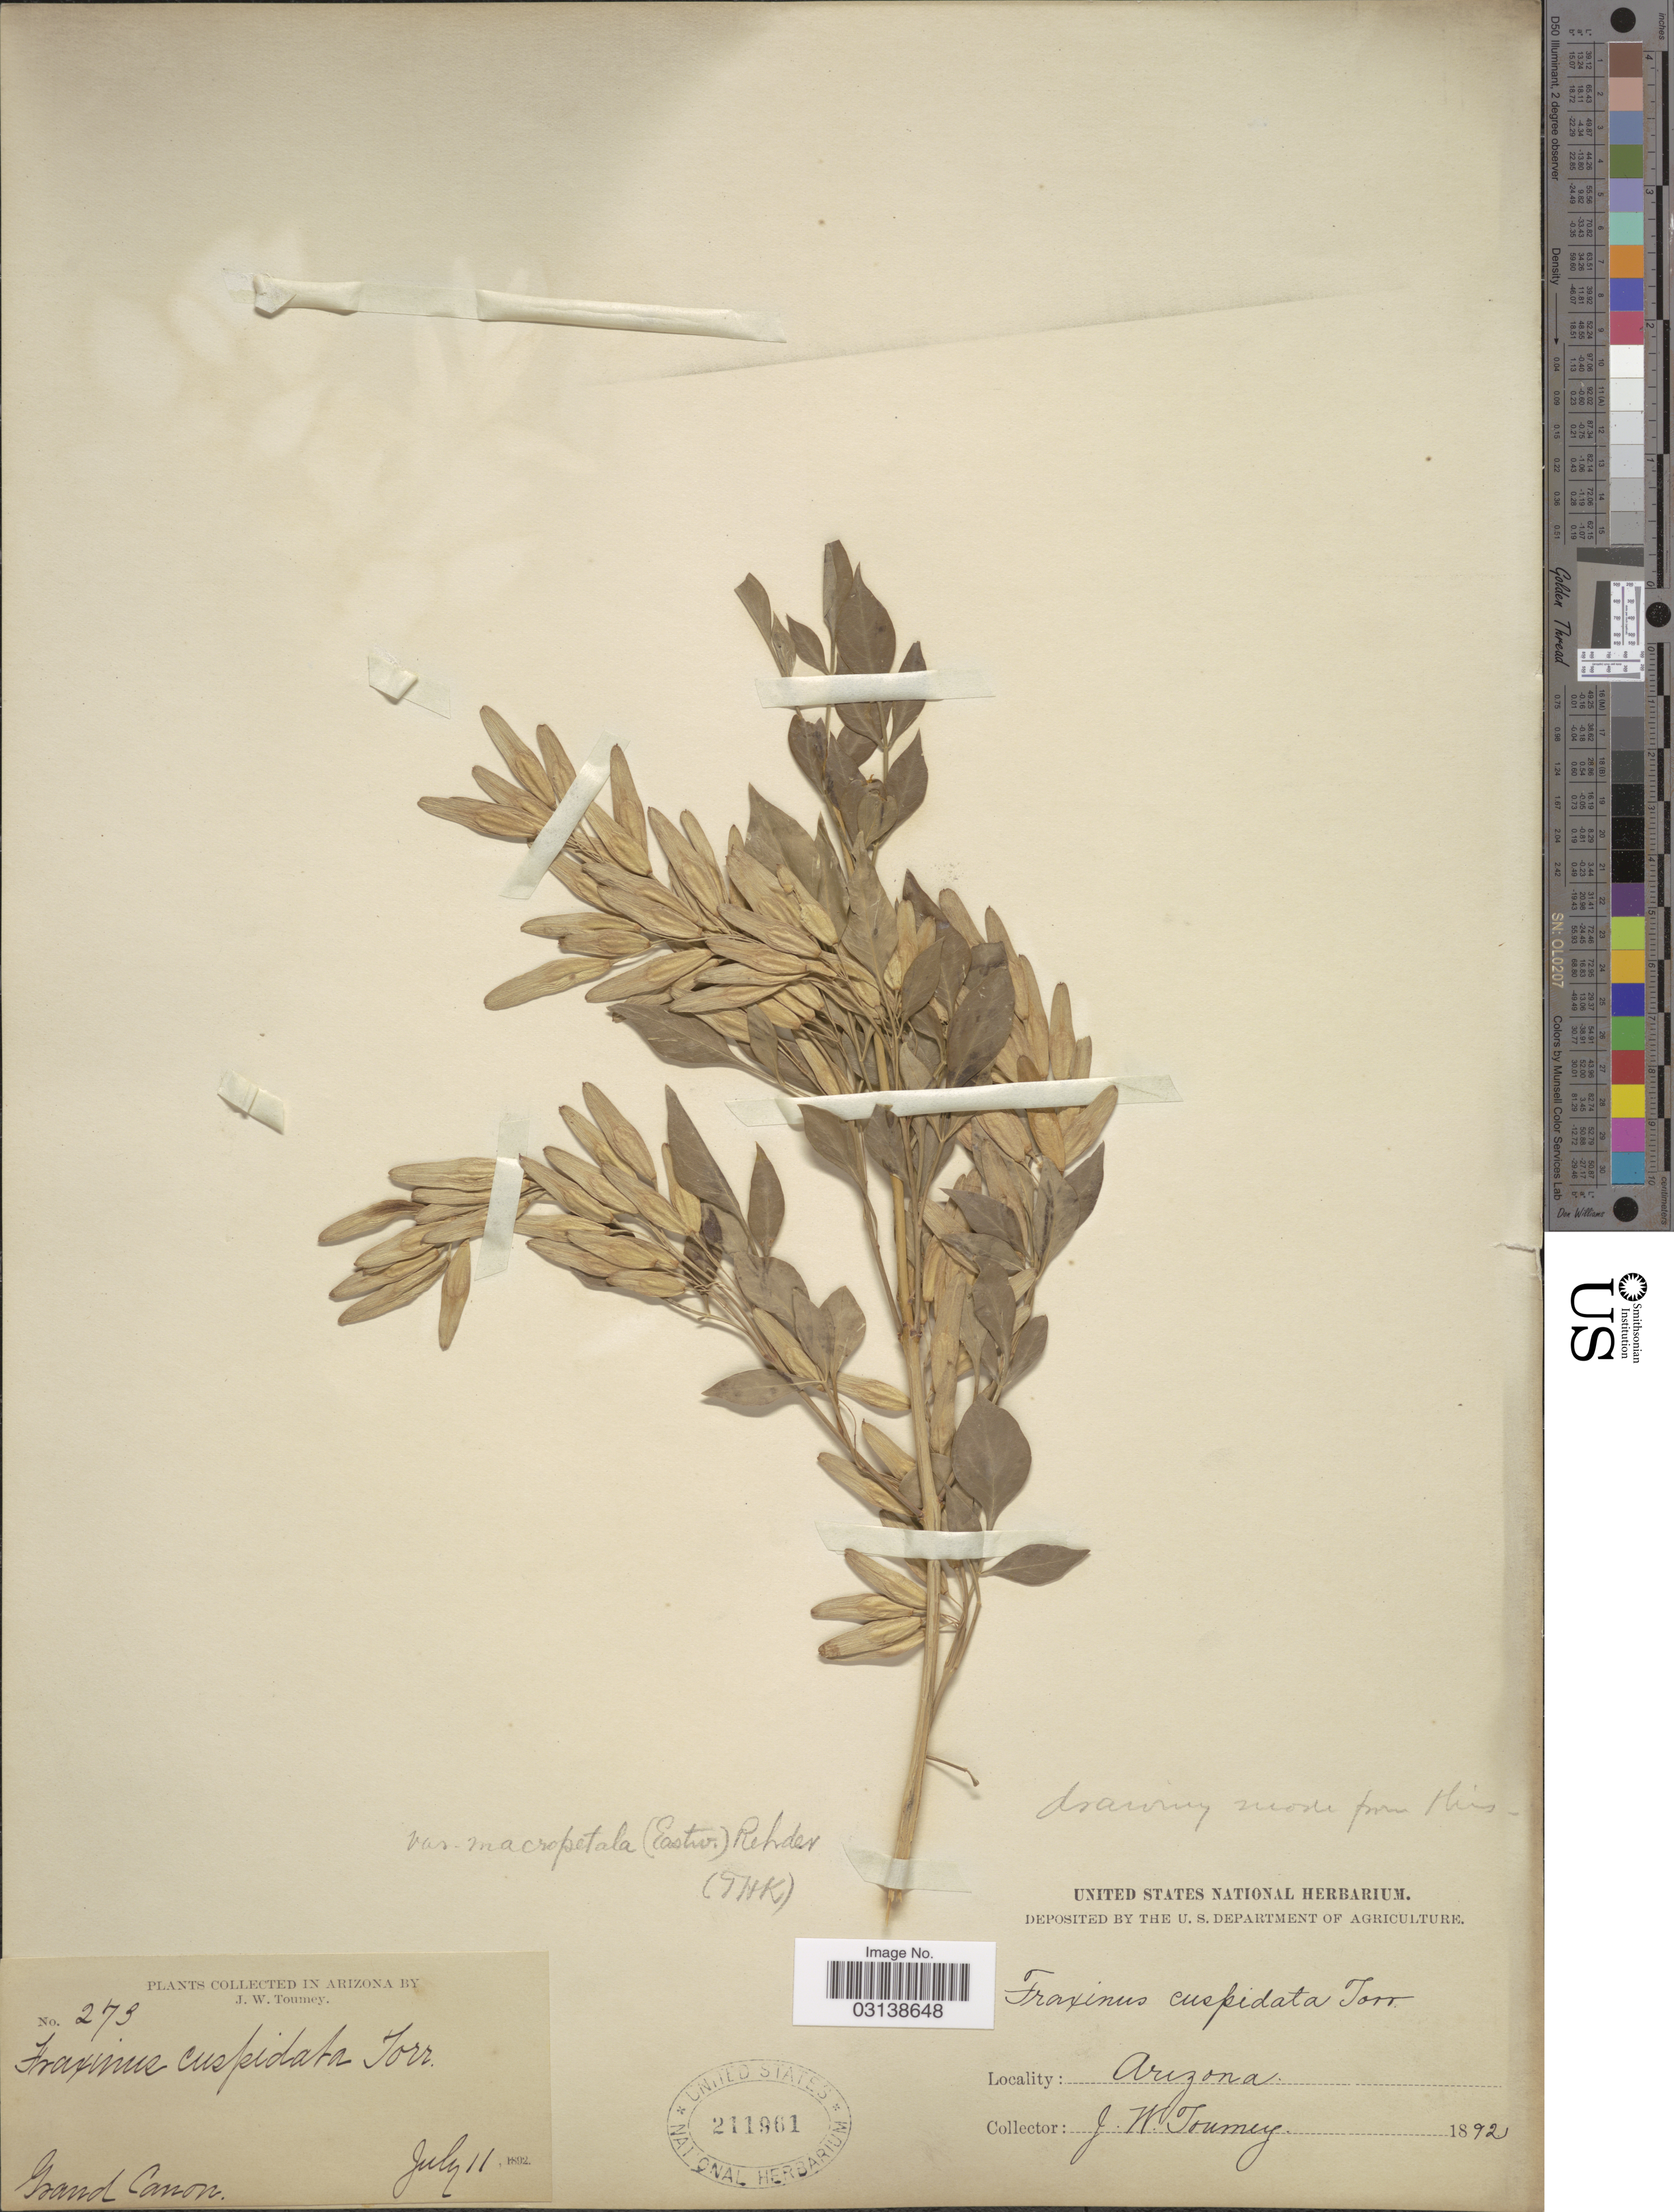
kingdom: Plantae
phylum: Tracheophyta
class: Magnoliopsida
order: Lamiales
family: Oleaceae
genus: Fraxinus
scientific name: Fraxinus cuspidata var. macropetala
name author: (Eastw.) Rehder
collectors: J. W. Toumey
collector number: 273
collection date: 1892-07-11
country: United States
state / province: Arizona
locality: Grand Canon.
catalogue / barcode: US 211961